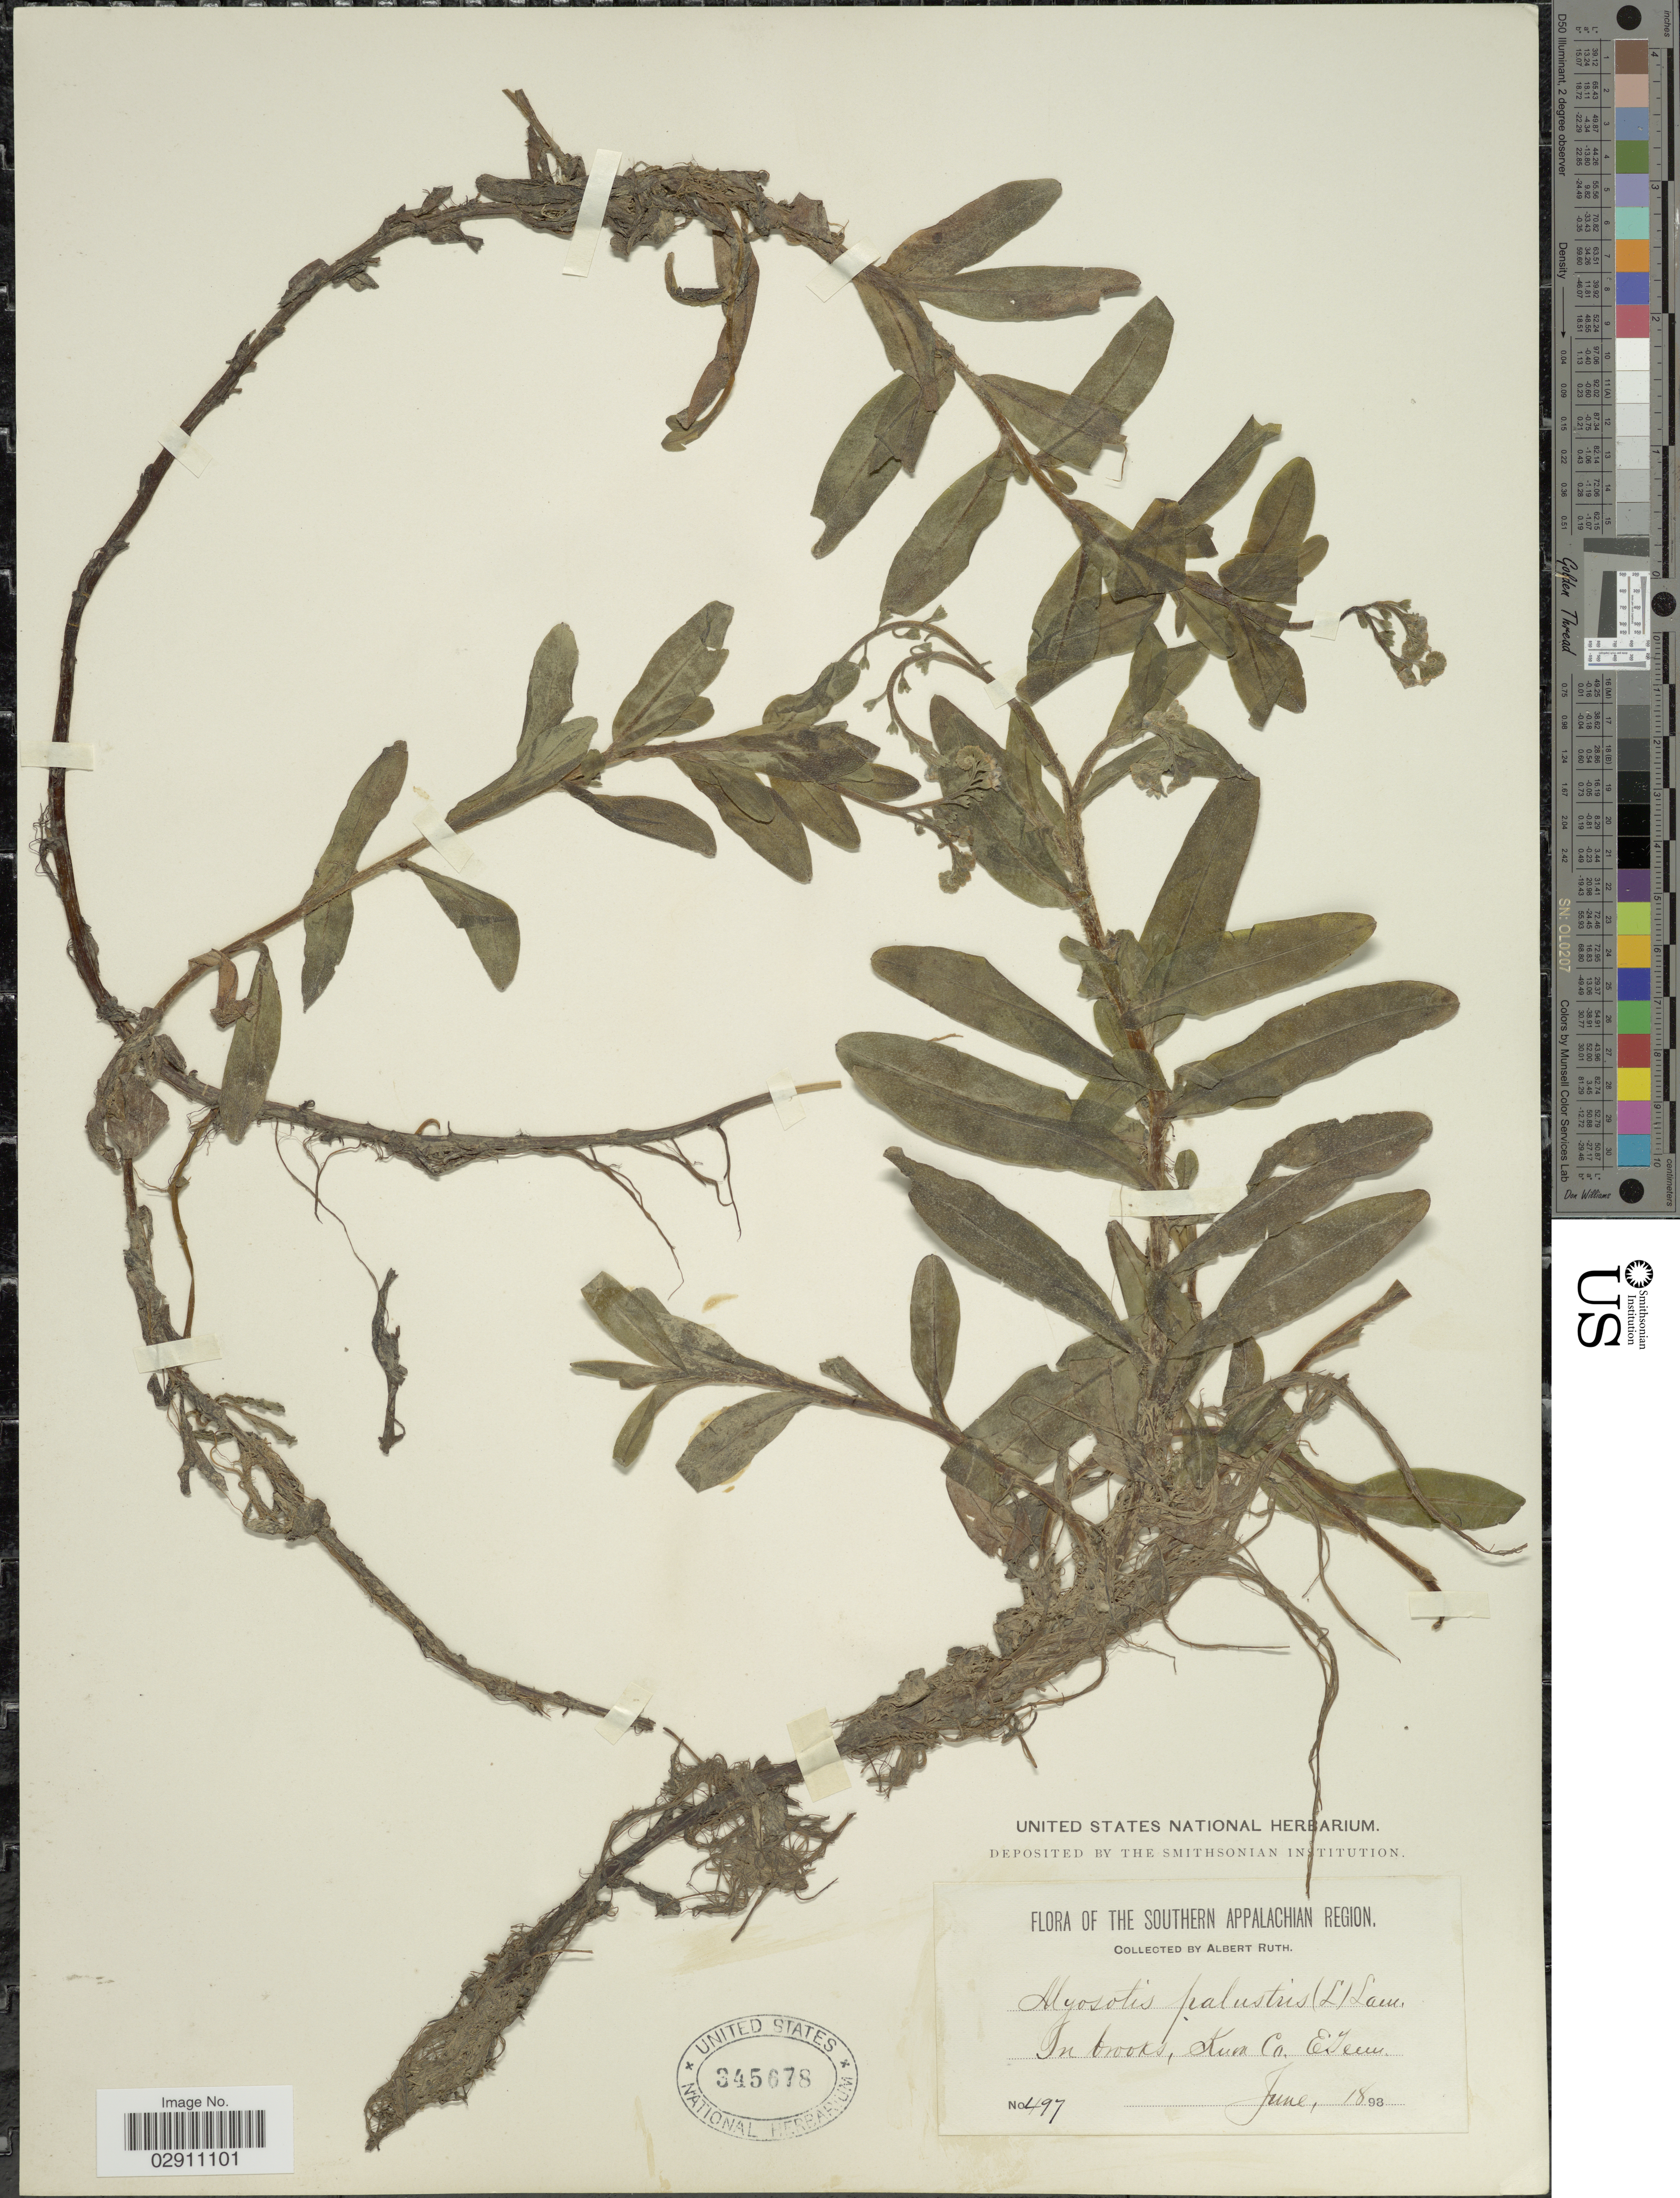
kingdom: Plantae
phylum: Tracheophyta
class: Magnoliopsida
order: Boraginales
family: Boraginaceae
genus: Myosotis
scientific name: Myosotis palustris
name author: L.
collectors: A. Ruth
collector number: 497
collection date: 1893-06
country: United States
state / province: Tennessee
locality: Southern Appalachian Region, In brooks, Knox Co., E. Tenn.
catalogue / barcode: US 345678